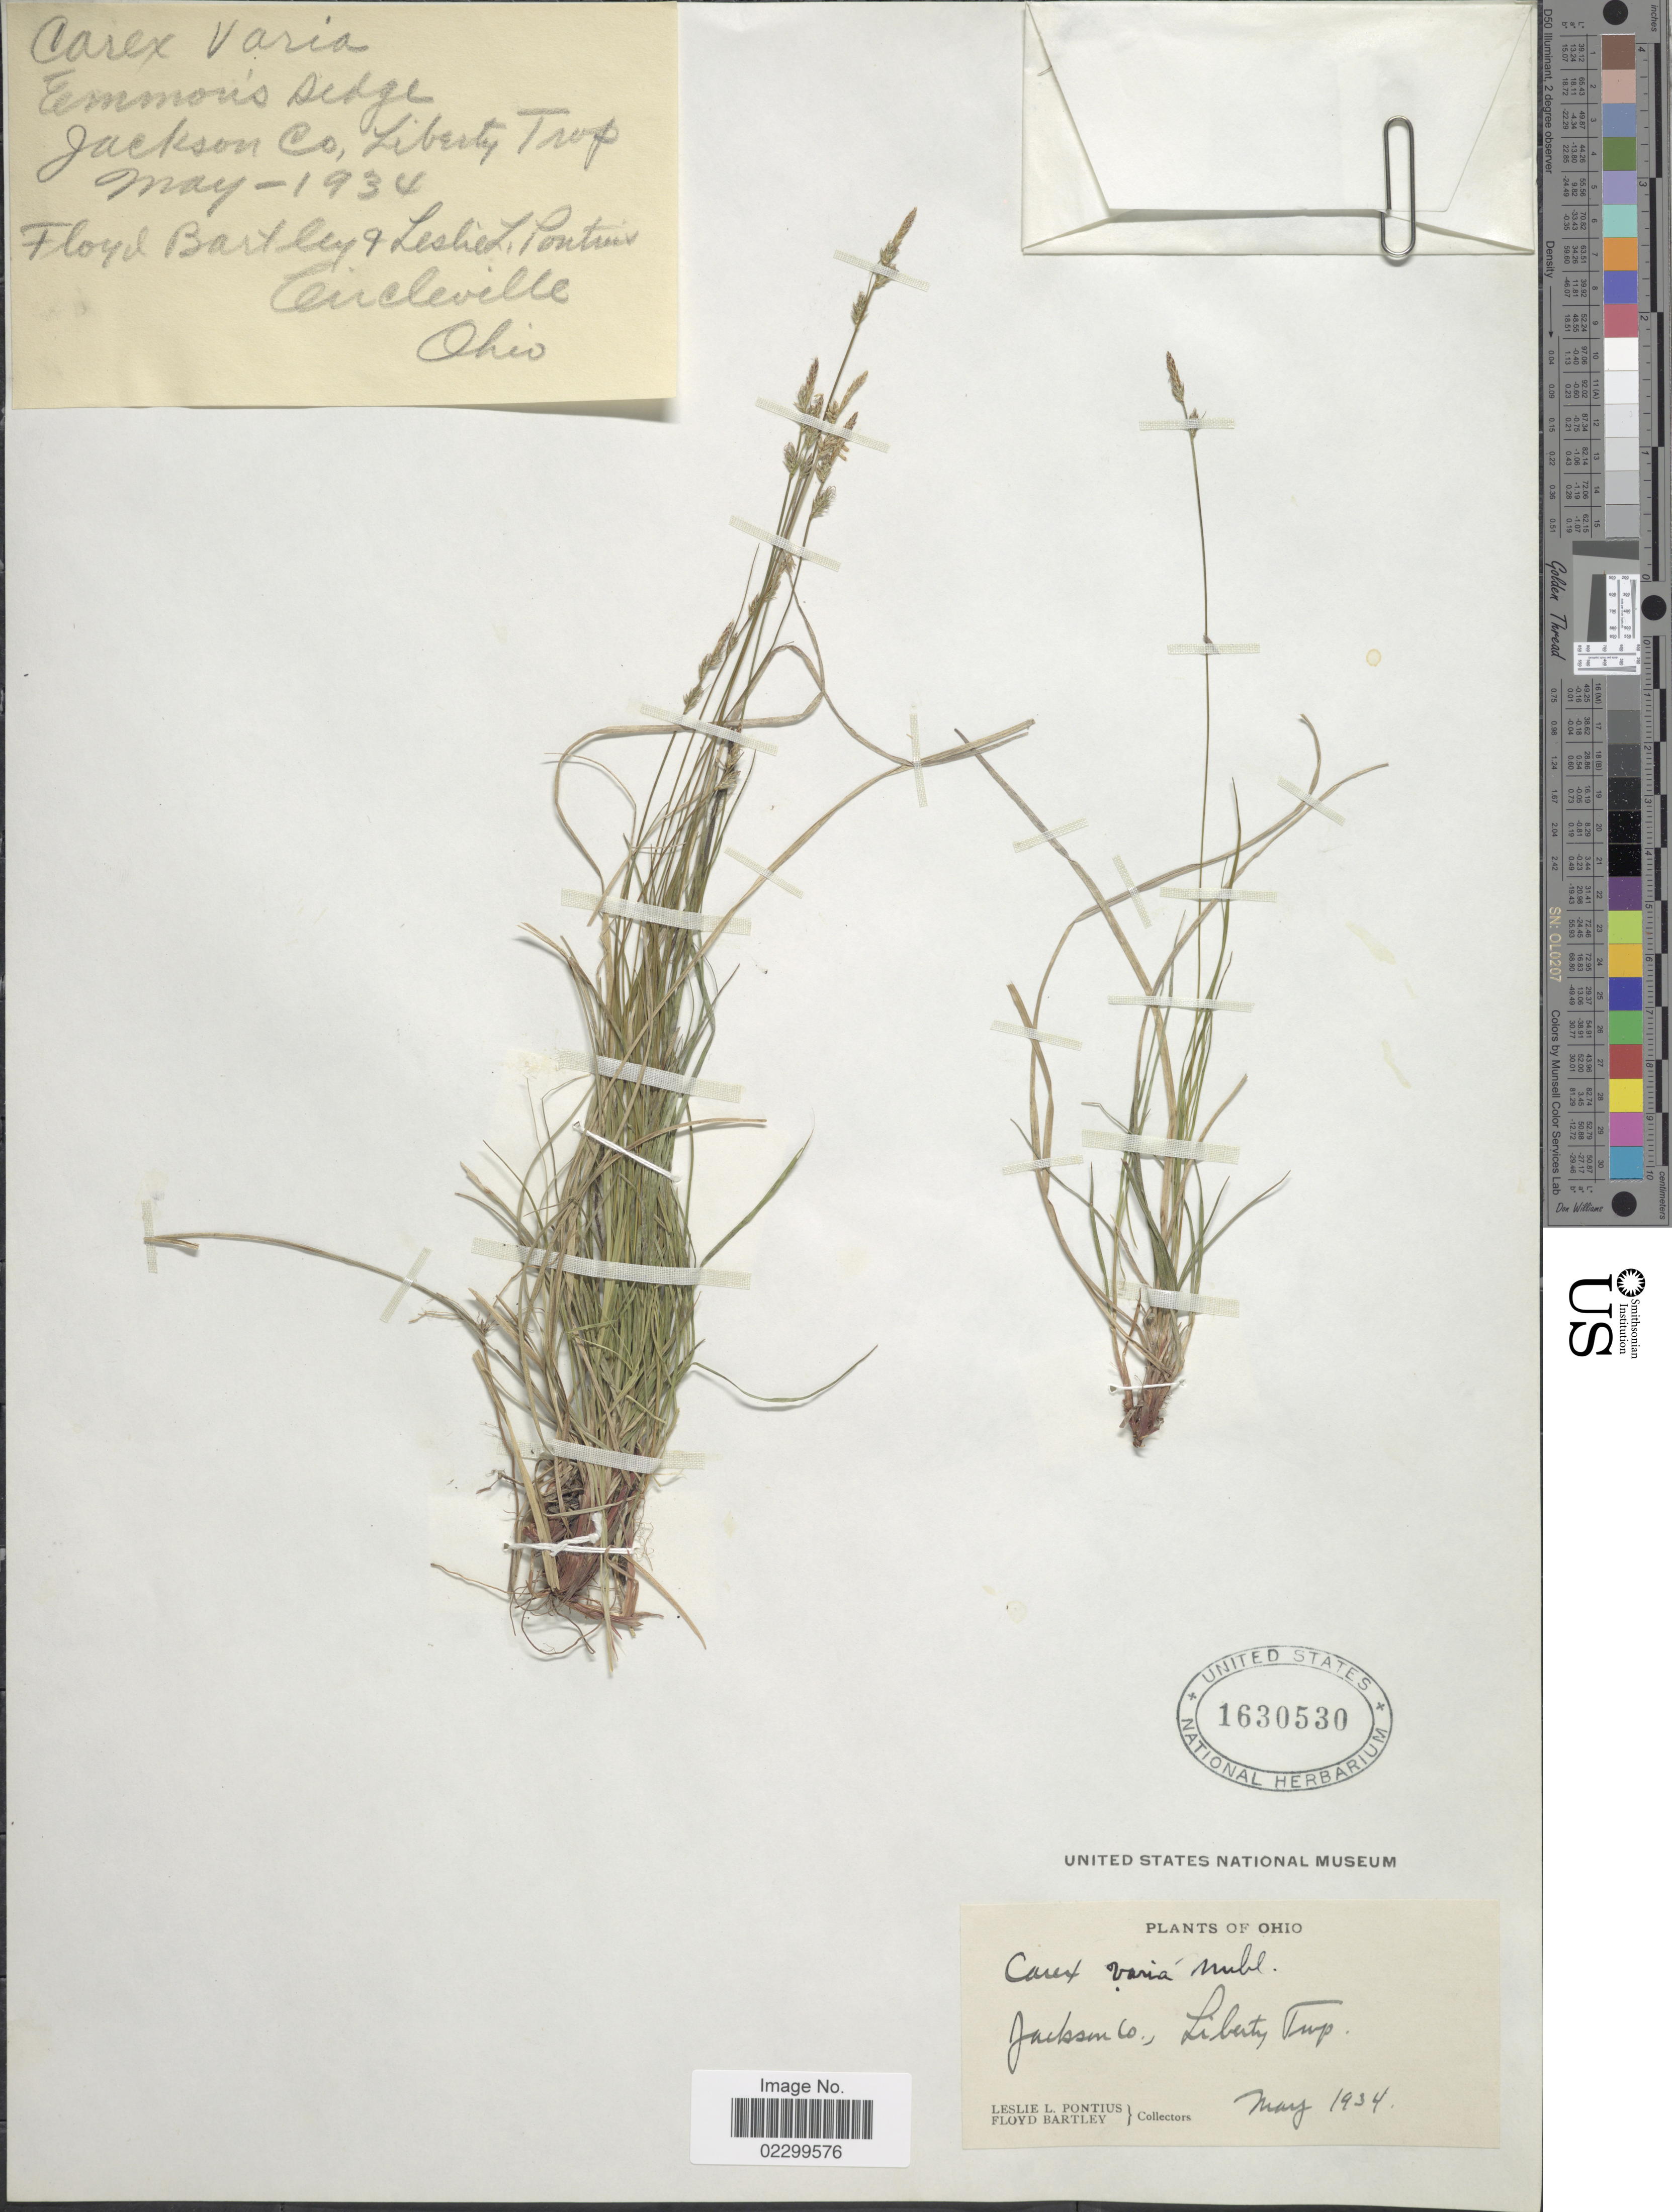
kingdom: Plantae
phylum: Tracheophyta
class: Liliopsida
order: Poales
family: Cyperaceae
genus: Carex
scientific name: Carex albicans var. albicans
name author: Willd. ex Spreng.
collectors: L. Pontius & F. Bartley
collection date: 1934-05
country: United States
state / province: Ohio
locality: Jackson Co., Liberty Twp., Circleville.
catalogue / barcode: US 1630530